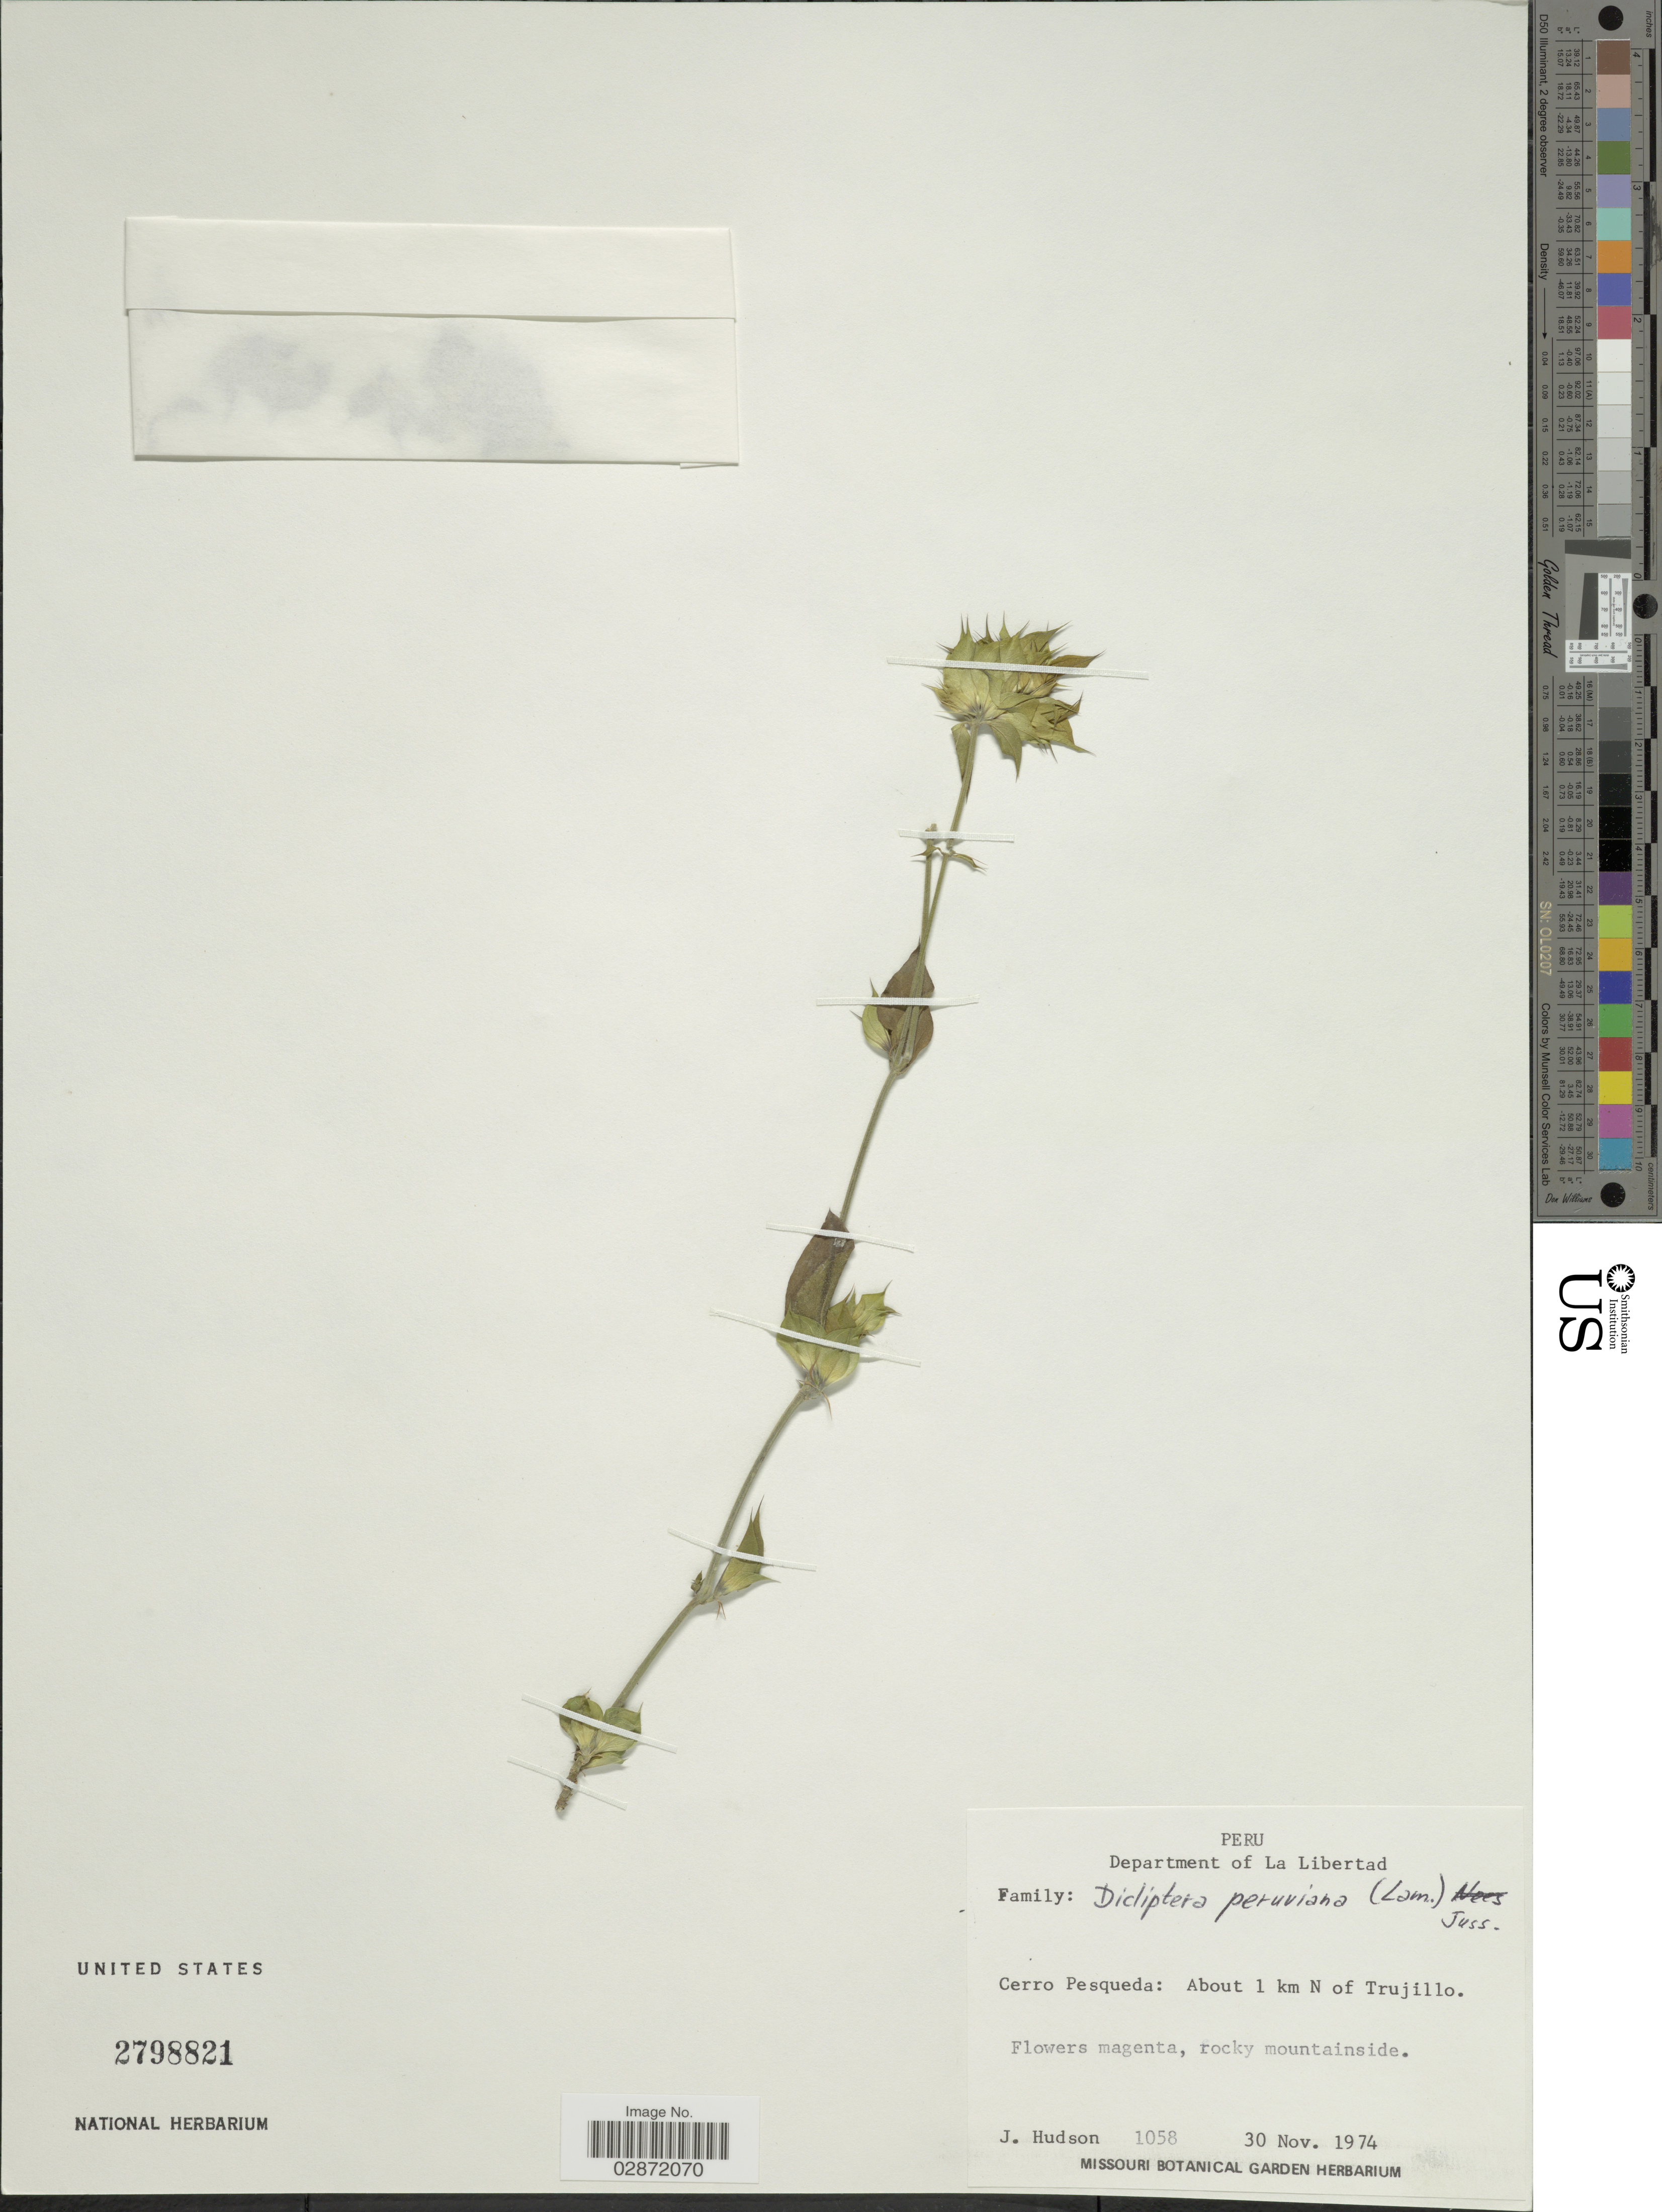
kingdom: Plantae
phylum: Tracheophyta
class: Magnoliopsida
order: Lamiales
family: Acanthaceae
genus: Dicliptera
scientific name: Dicliptera peruviana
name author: (Ruiz & Pav.) Juss.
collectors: J. Hudson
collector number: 1058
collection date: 1974-11-30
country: Peru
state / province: La Libertad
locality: Department of La Libertad. Cerro Pesqueda: About 1 km N of Trujillo.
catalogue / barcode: US 2798821